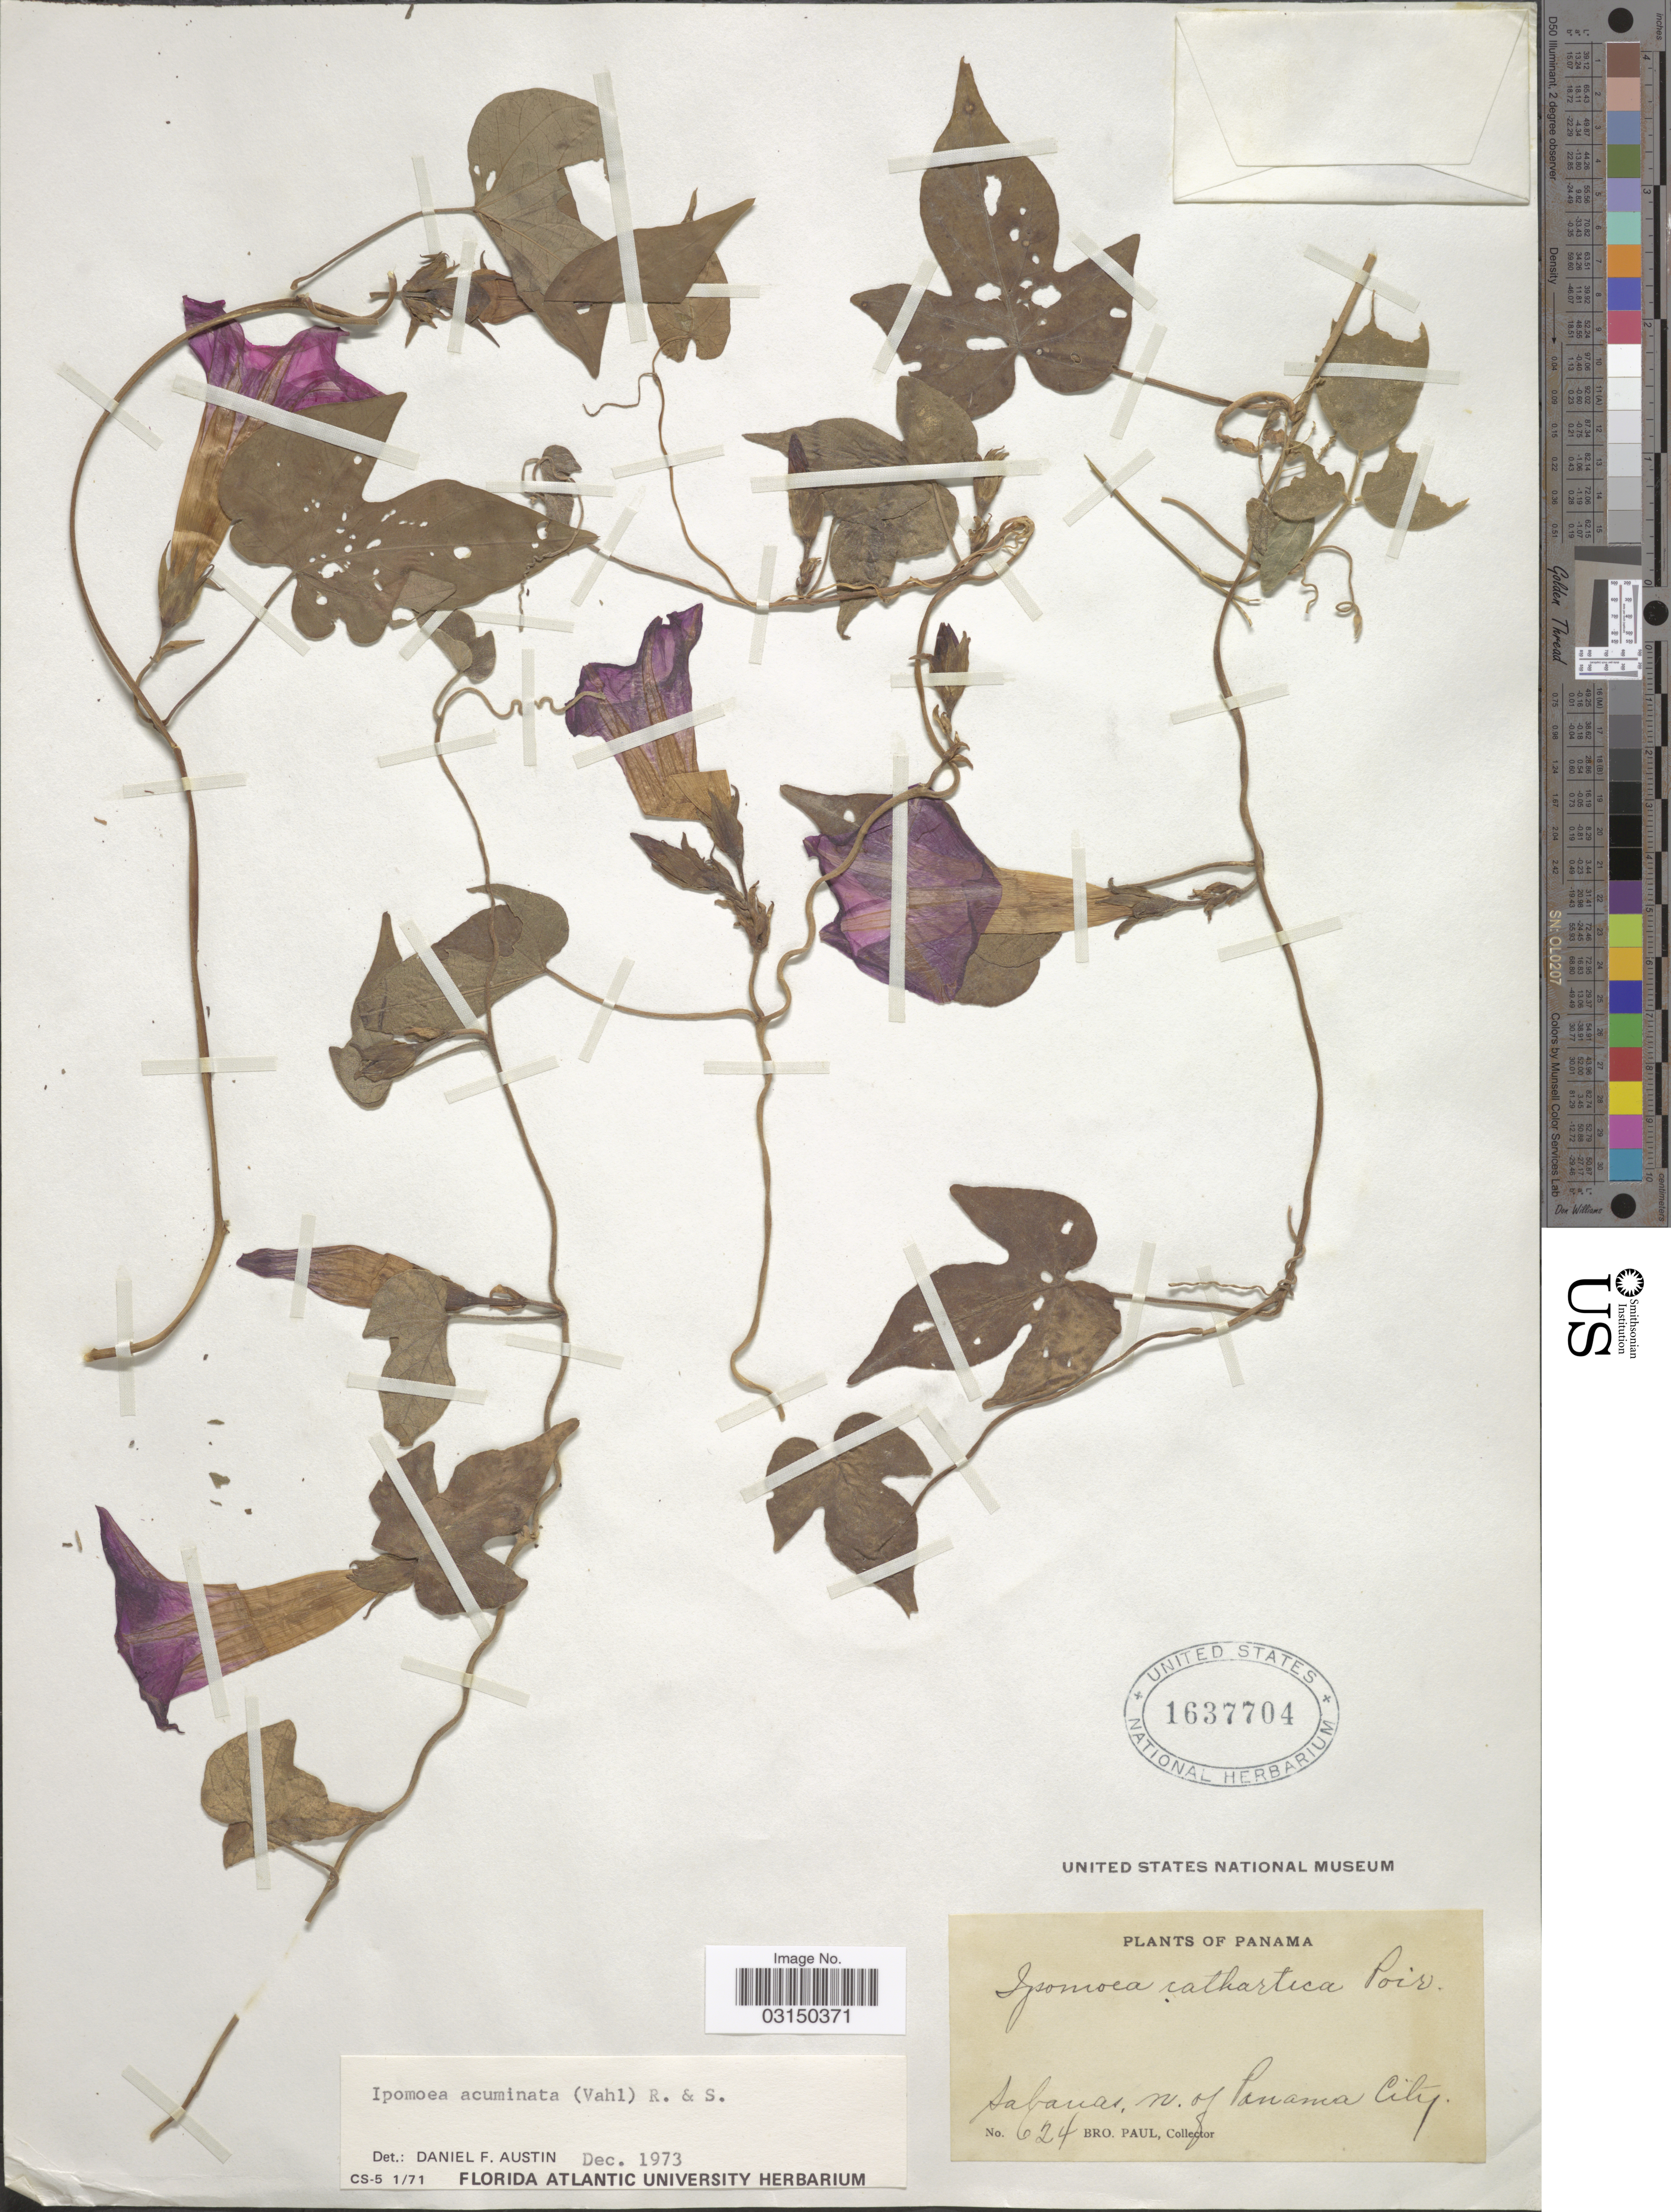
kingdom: Plantae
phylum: Tracheophyta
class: Magnoliopsida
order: Solanales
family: Convolvulaceae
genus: Ipomoea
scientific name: Ipomoea indica (Burm.) Merr. var. indica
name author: (Burm.) Merr.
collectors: B. Paul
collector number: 624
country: Panama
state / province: Panamá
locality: Sabanas, N. of Panama City.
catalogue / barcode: US 1637704